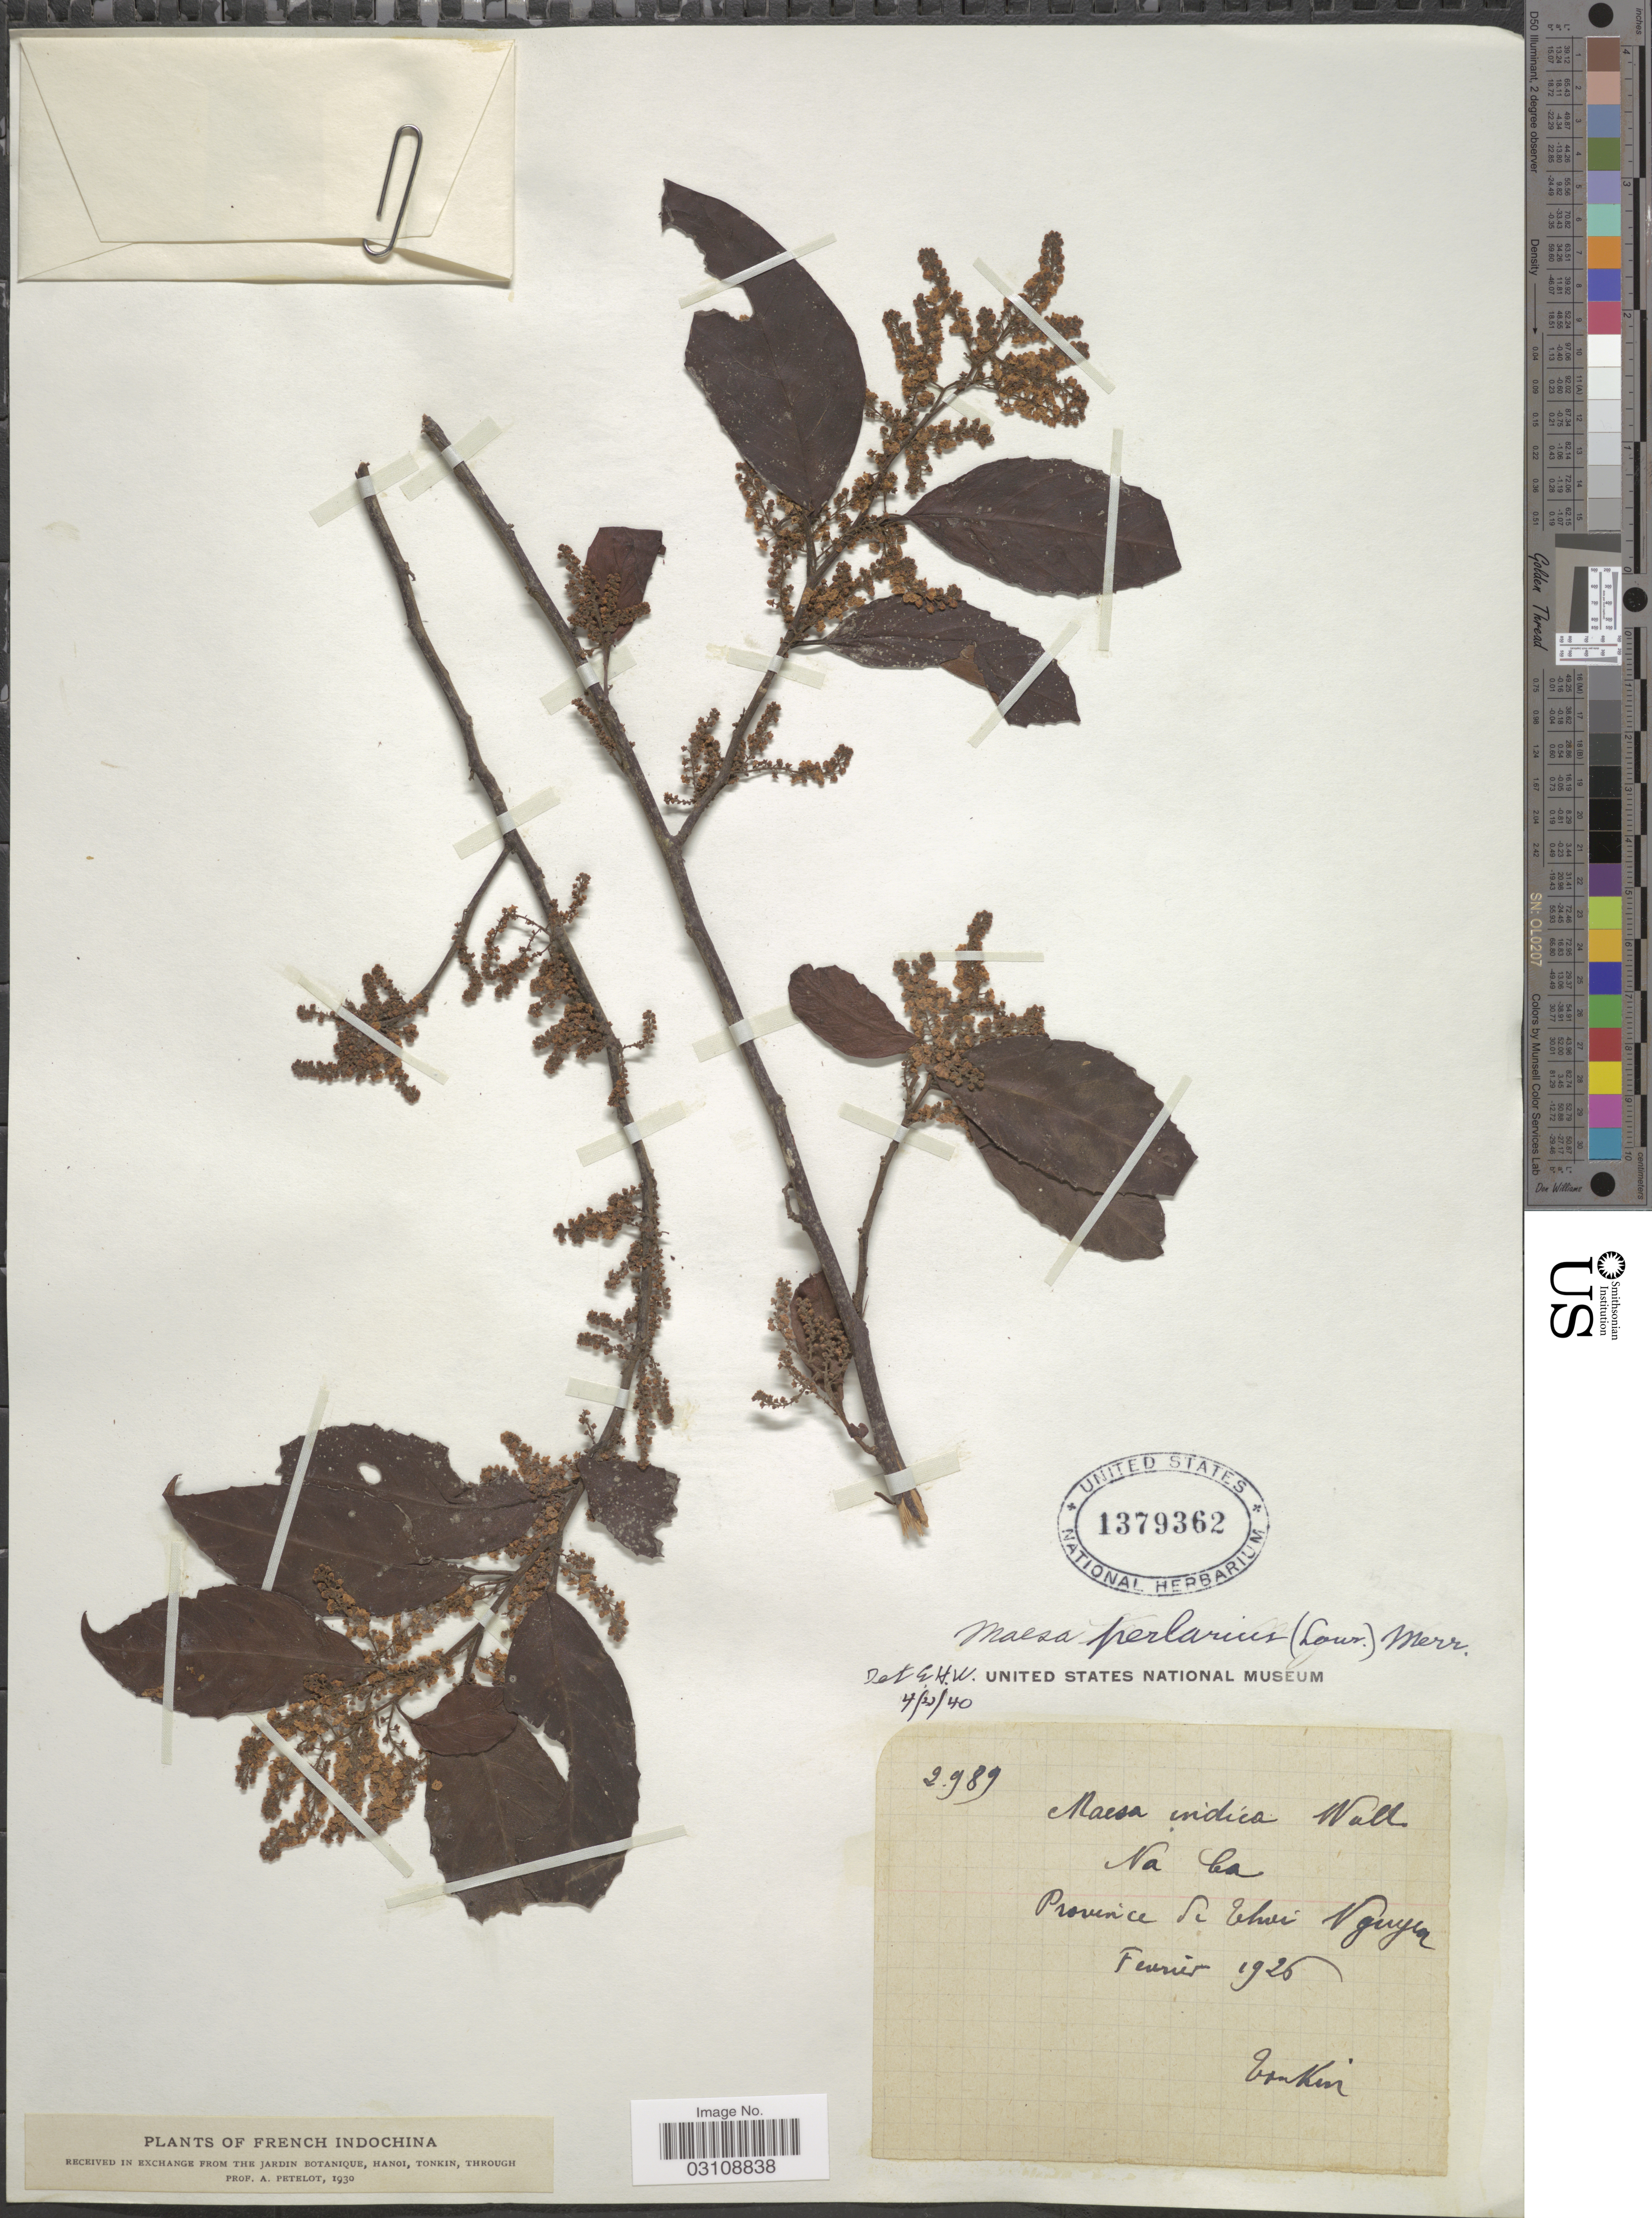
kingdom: Plantae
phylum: Tracheophyta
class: Magnoliopsida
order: Ericales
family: Primulaceae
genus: Maesa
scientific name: Maesa perlaria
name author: (Lour.) Merr.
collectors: A. Petelot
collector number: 2989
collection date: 1926-02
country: Vietnam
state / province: Thai Nguyen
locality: Na Ca. Province de Thai Nguyen. Tonkin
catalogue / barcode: US 1379362